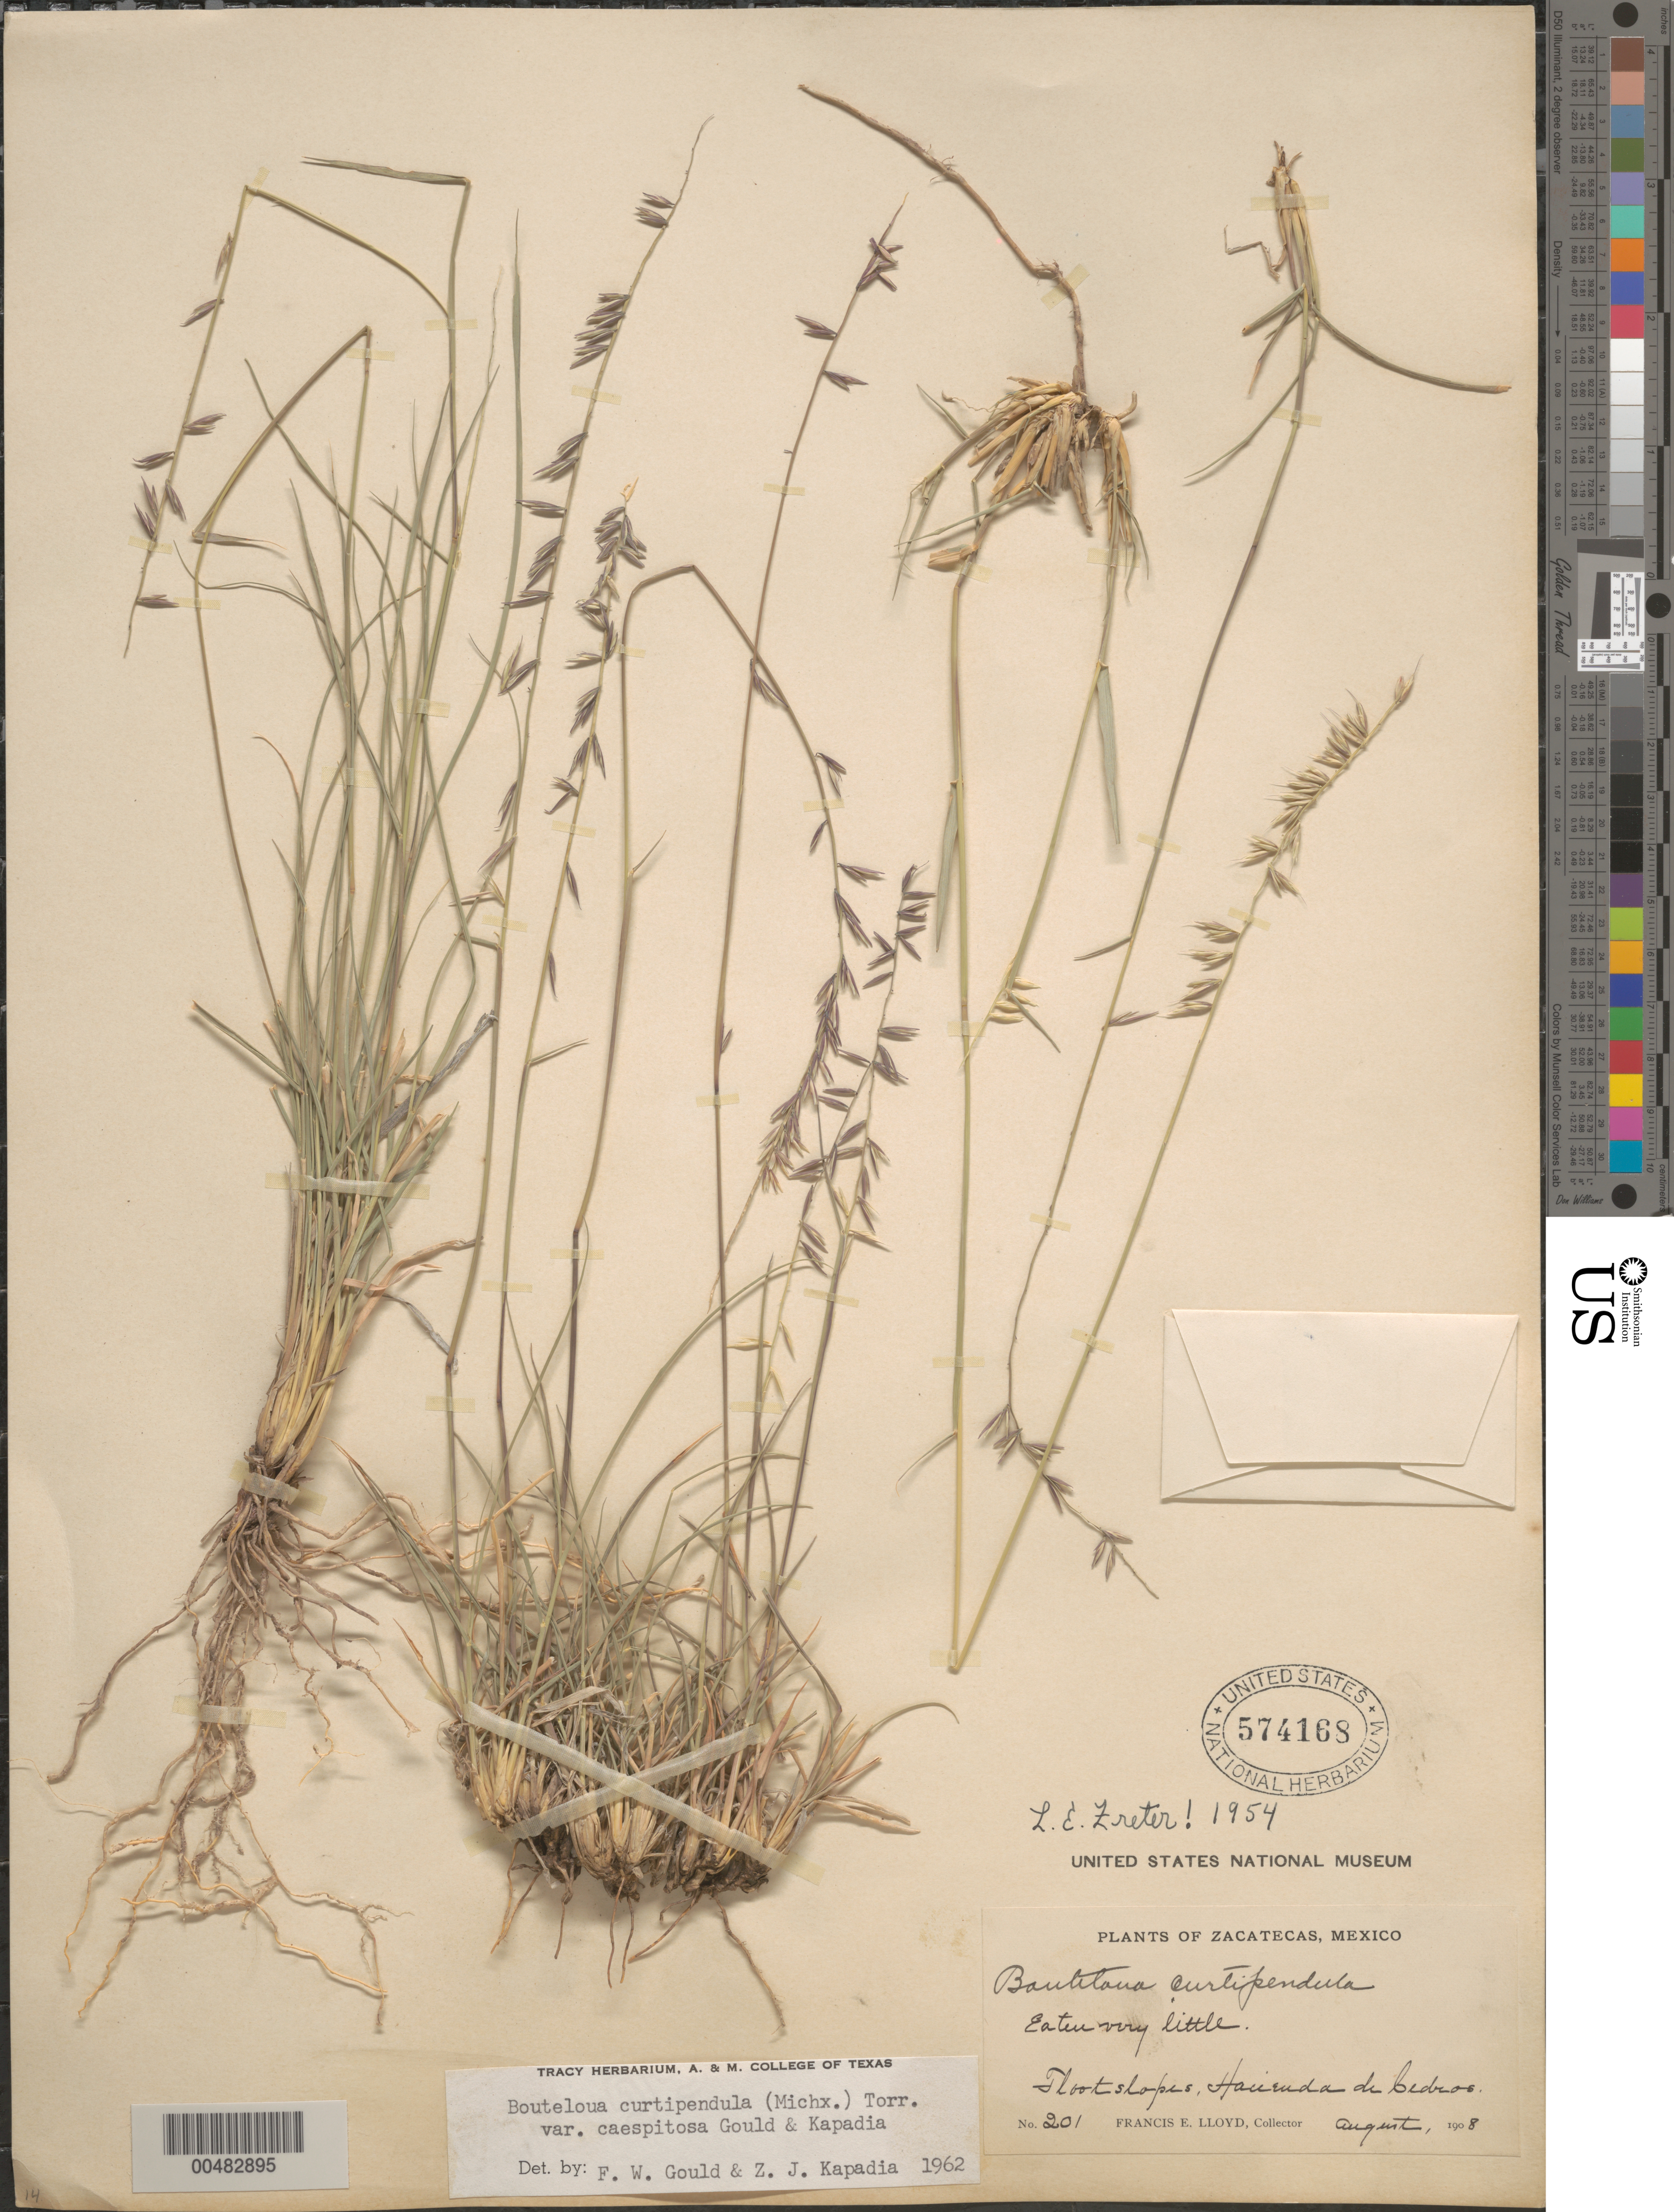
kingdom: Plantae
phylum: Tracheophyta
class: Liliopsida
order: Poales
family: Poaceae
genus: Bouteloua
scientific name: Bouteloua curtipendula var. caespitosa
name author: Gould & Kapadia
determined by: Gould, F. W.; Kapadia, Zarir J.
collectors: F. E. Lloyd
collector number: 201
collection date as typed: Aug 1908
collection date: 1908-08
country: Mexico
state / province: Zacatecas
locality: Hacienda de Cedros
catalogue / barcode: US 574168